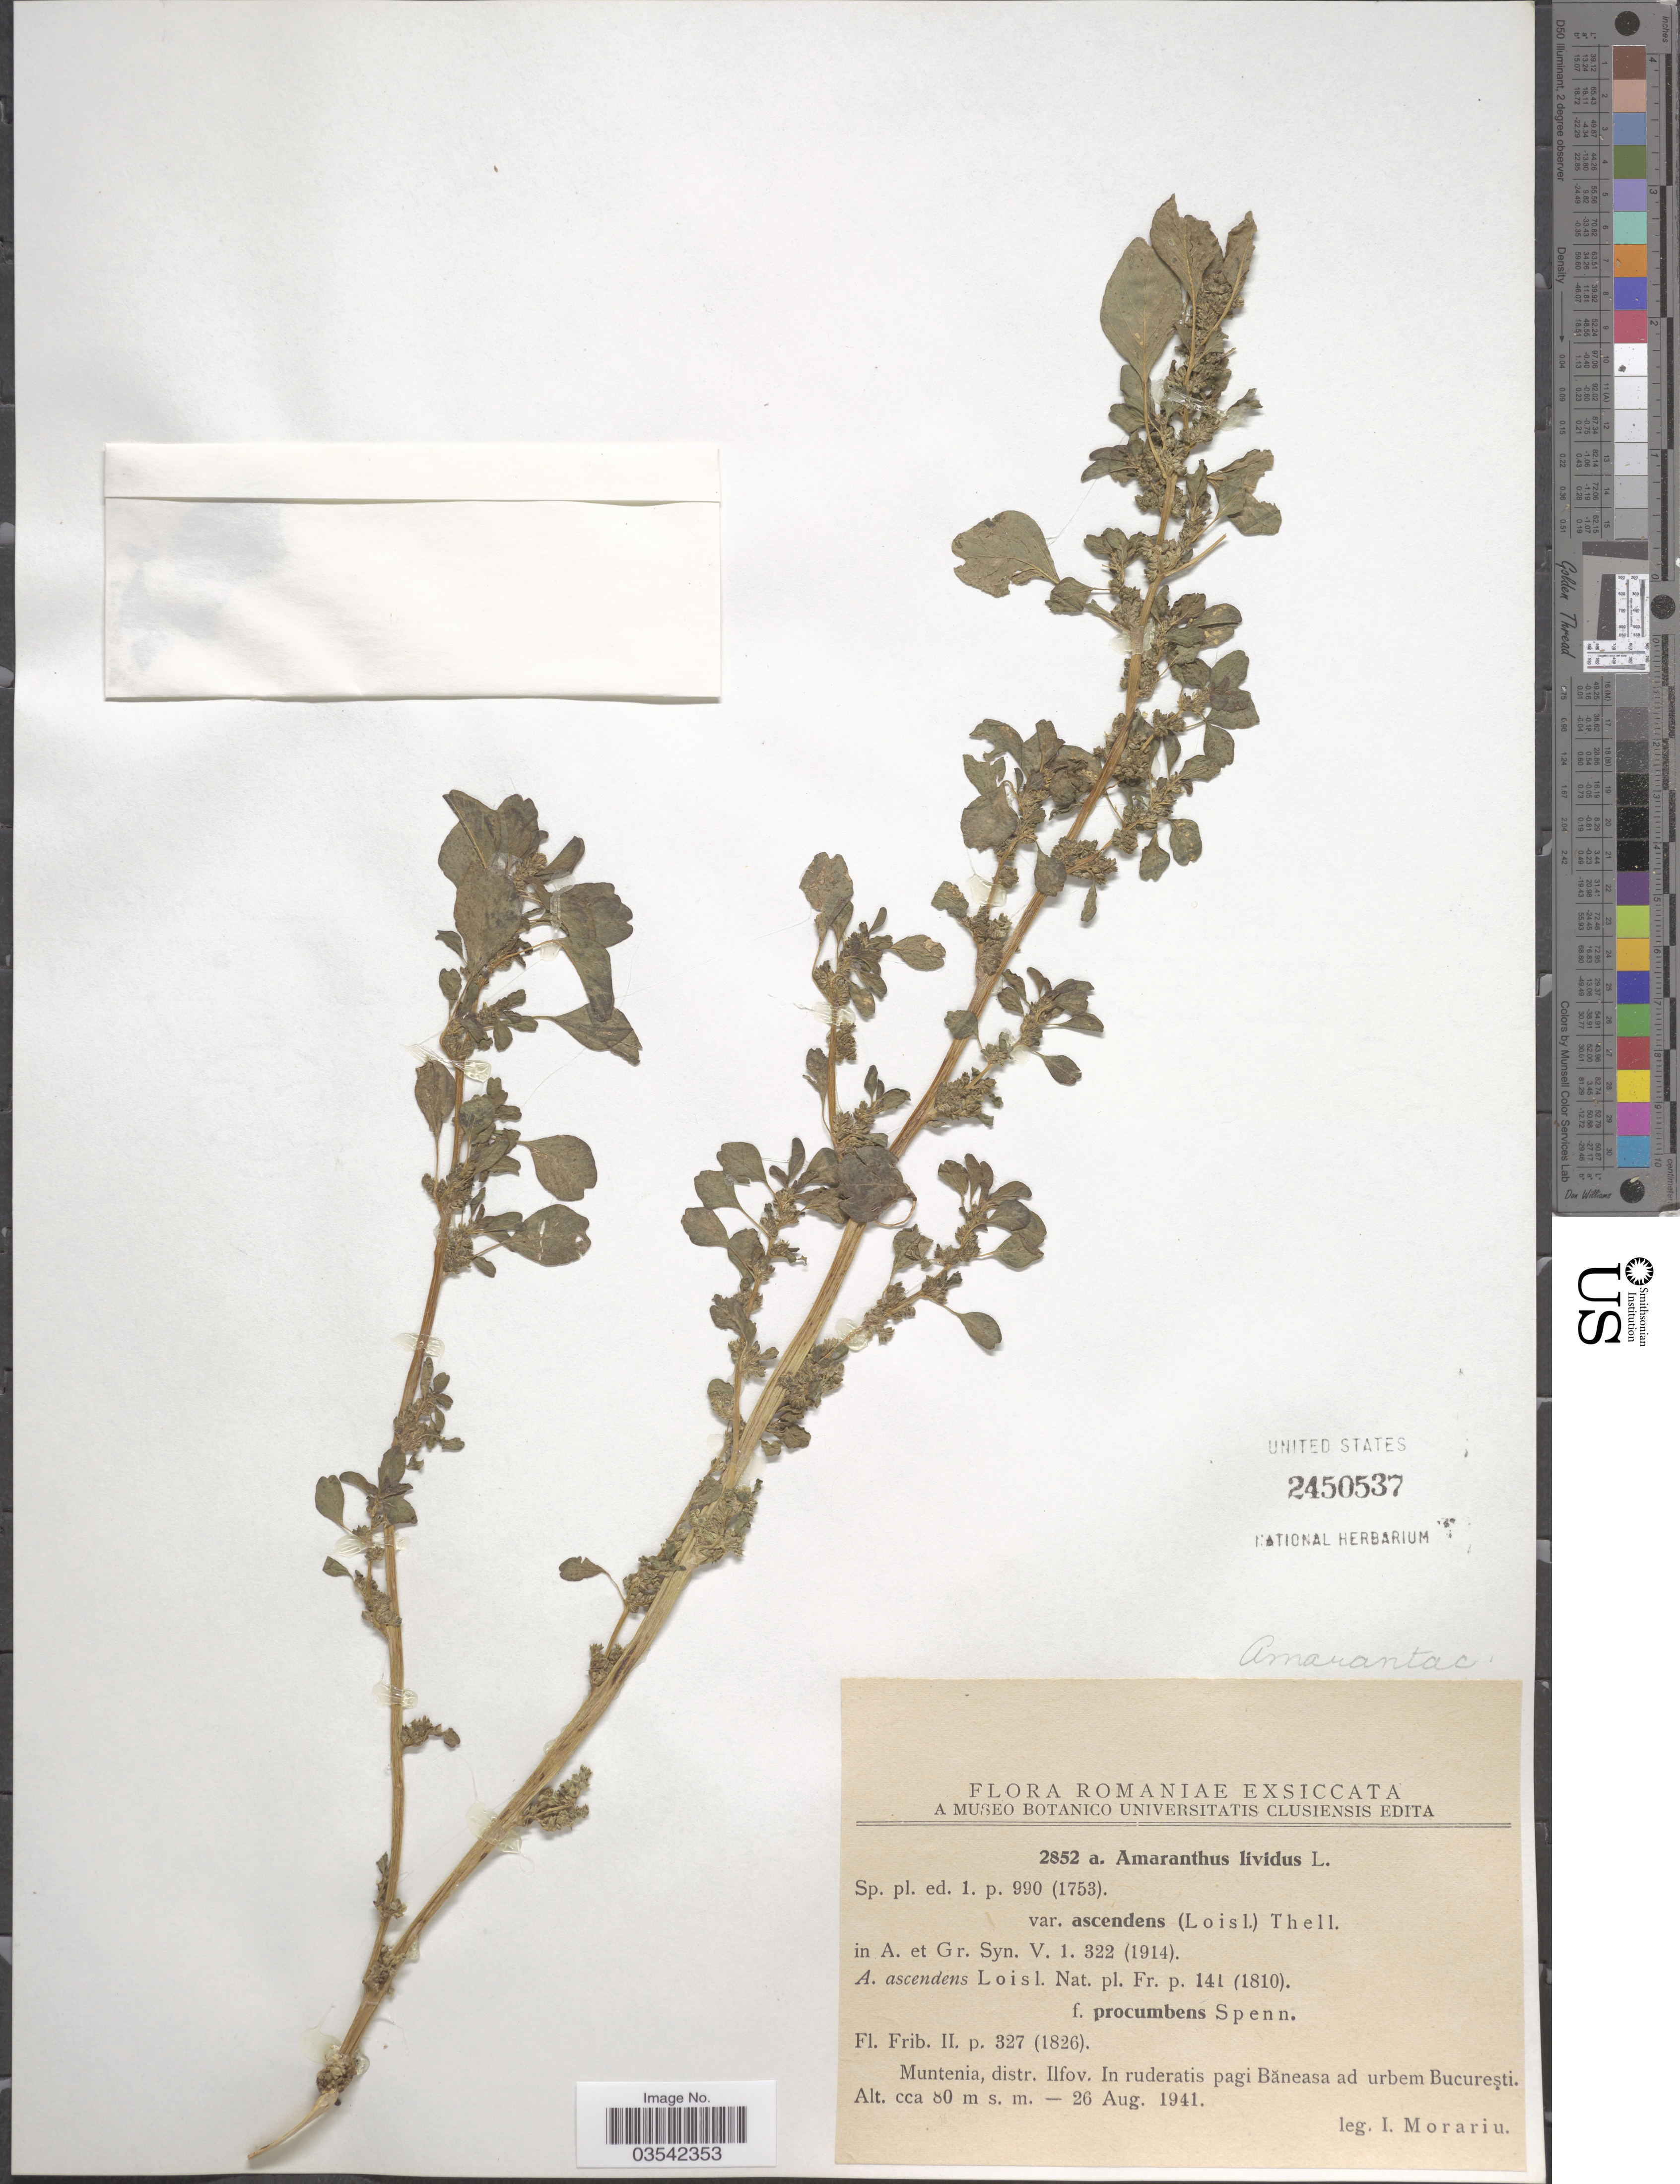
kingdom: Plantae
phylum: Tracheophyta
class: Magnoliopsida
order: Caryophyllales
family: Amaranthaceae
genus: Amaranthus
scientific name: Amaranthus lividus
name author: L.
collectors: I. Morariu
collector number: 2852a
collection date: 1941-08-26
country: Romania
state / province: Ilfov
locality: Muntenia, distr. Ilfov. In ruderatis pagi Băneasa ad urbem Bucureşti.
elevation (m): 80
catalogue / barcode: US 2450537